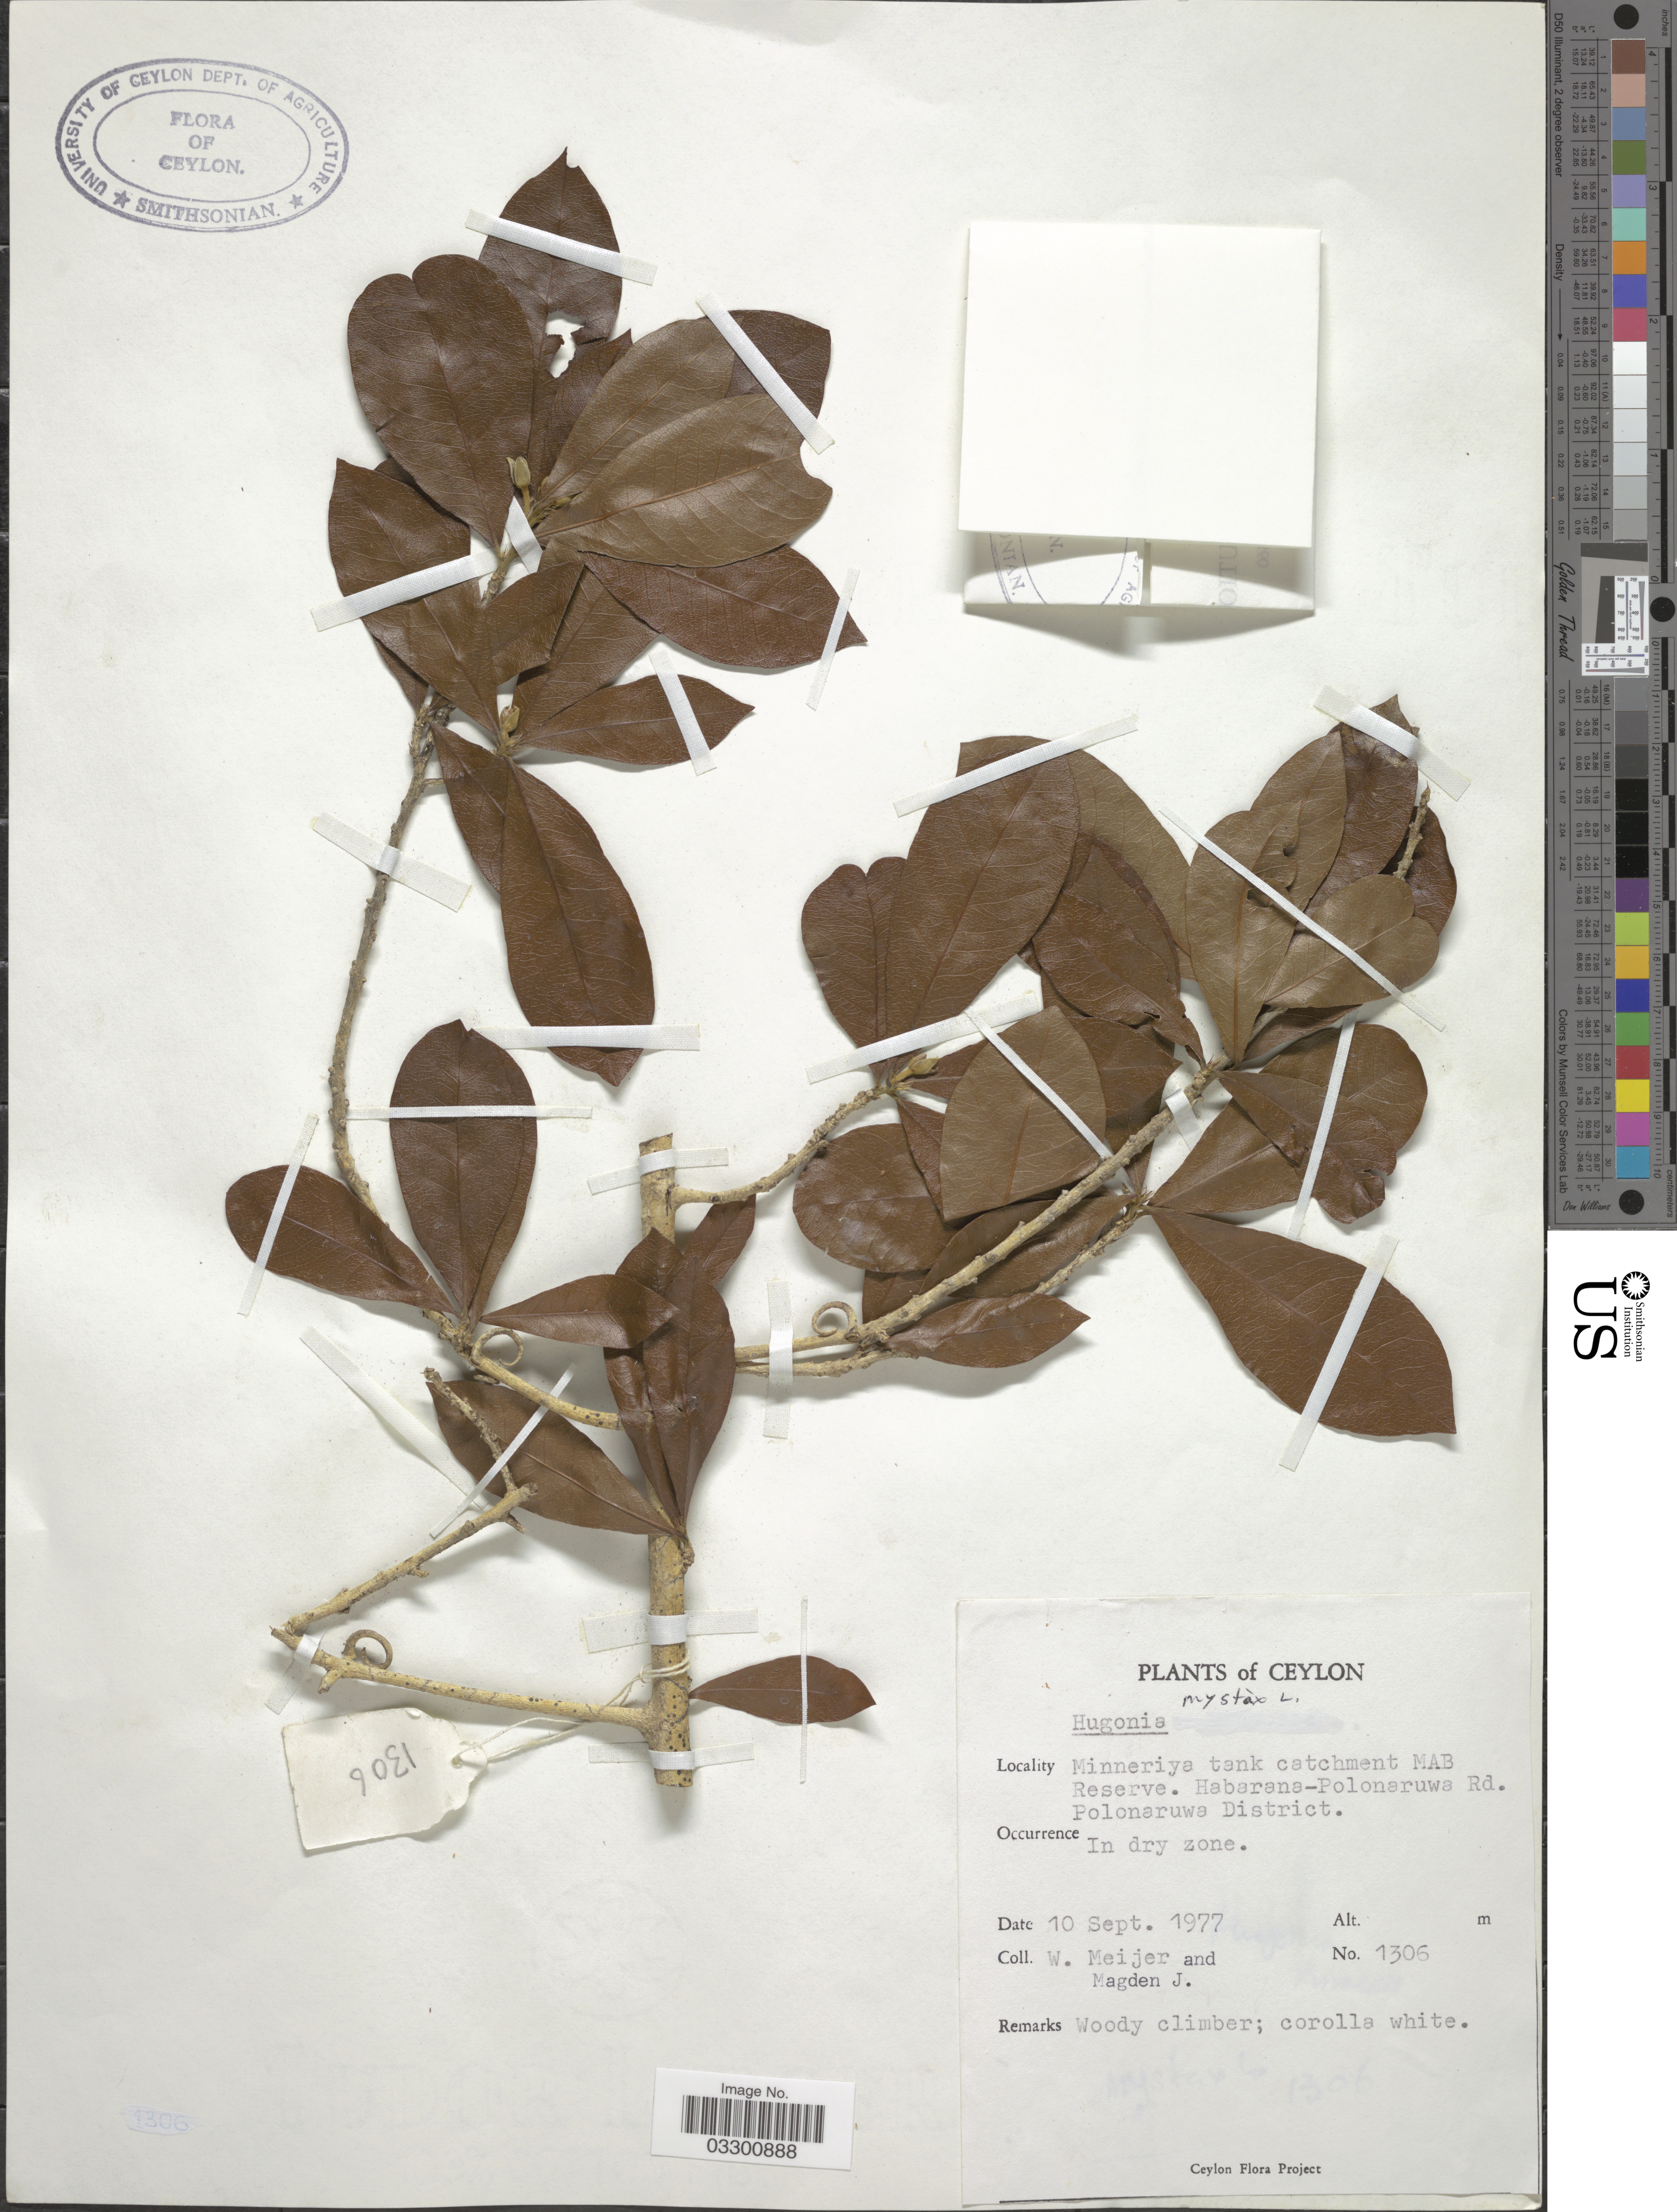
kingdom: Plantae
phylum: Tracheophyta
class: Magnoliopsida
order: Malpighiales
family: Linaceae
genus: Hugonia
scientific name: Hugonia mystax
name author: L.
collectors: W. Meijer & J. Magden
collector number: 1306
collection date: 1977-09-10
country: Sri Lanka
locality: Ceylon, Minneriya tank catchment MAB Reserve. Habarana-Polonaruwe Rd. Polonaruwa District.